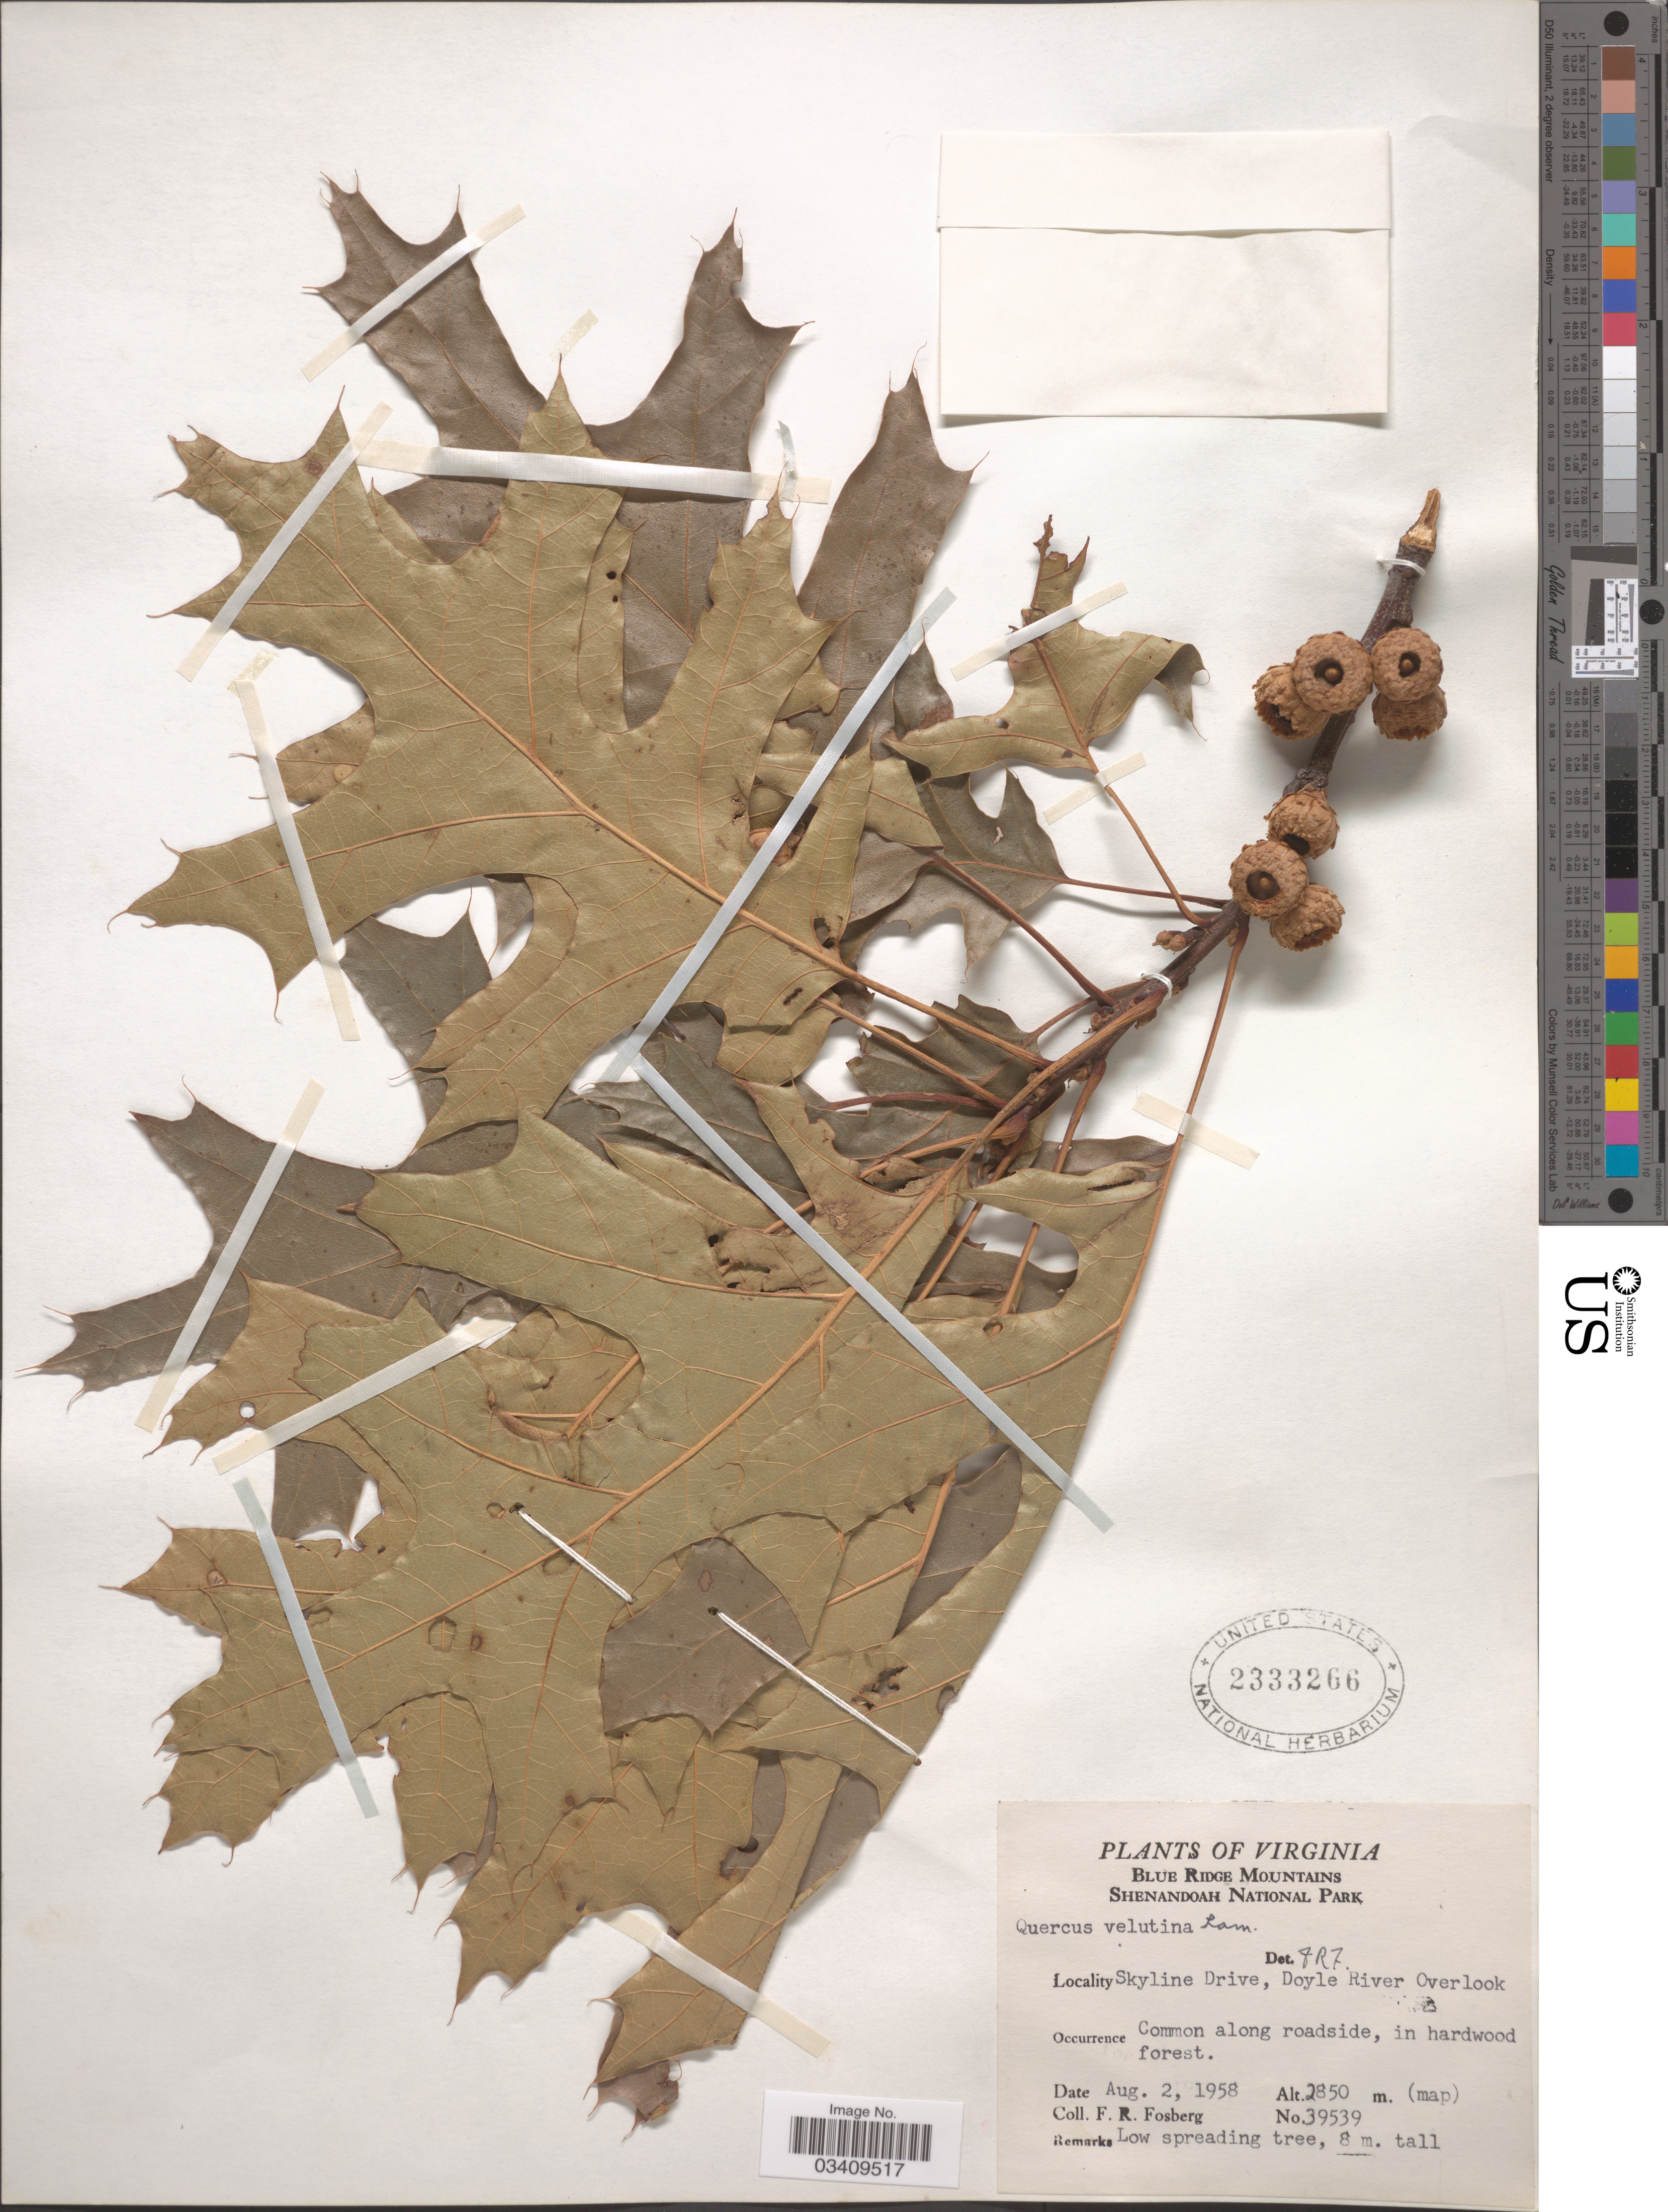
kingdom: Plantae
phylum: Tracheophyta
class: Magnoliopsida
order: Fagales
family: Fagaceae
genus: Quercus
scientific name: Quercus velutina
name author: Lam.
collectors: F. R. Fosberg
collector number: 39539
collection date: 1958-08-02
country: United States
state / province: Virginia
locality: Blue Ridge Mountains. Shenandoah National Park. Skyline Drive, Doyle River Overlook.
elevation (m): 2850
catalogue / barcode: US 2333266